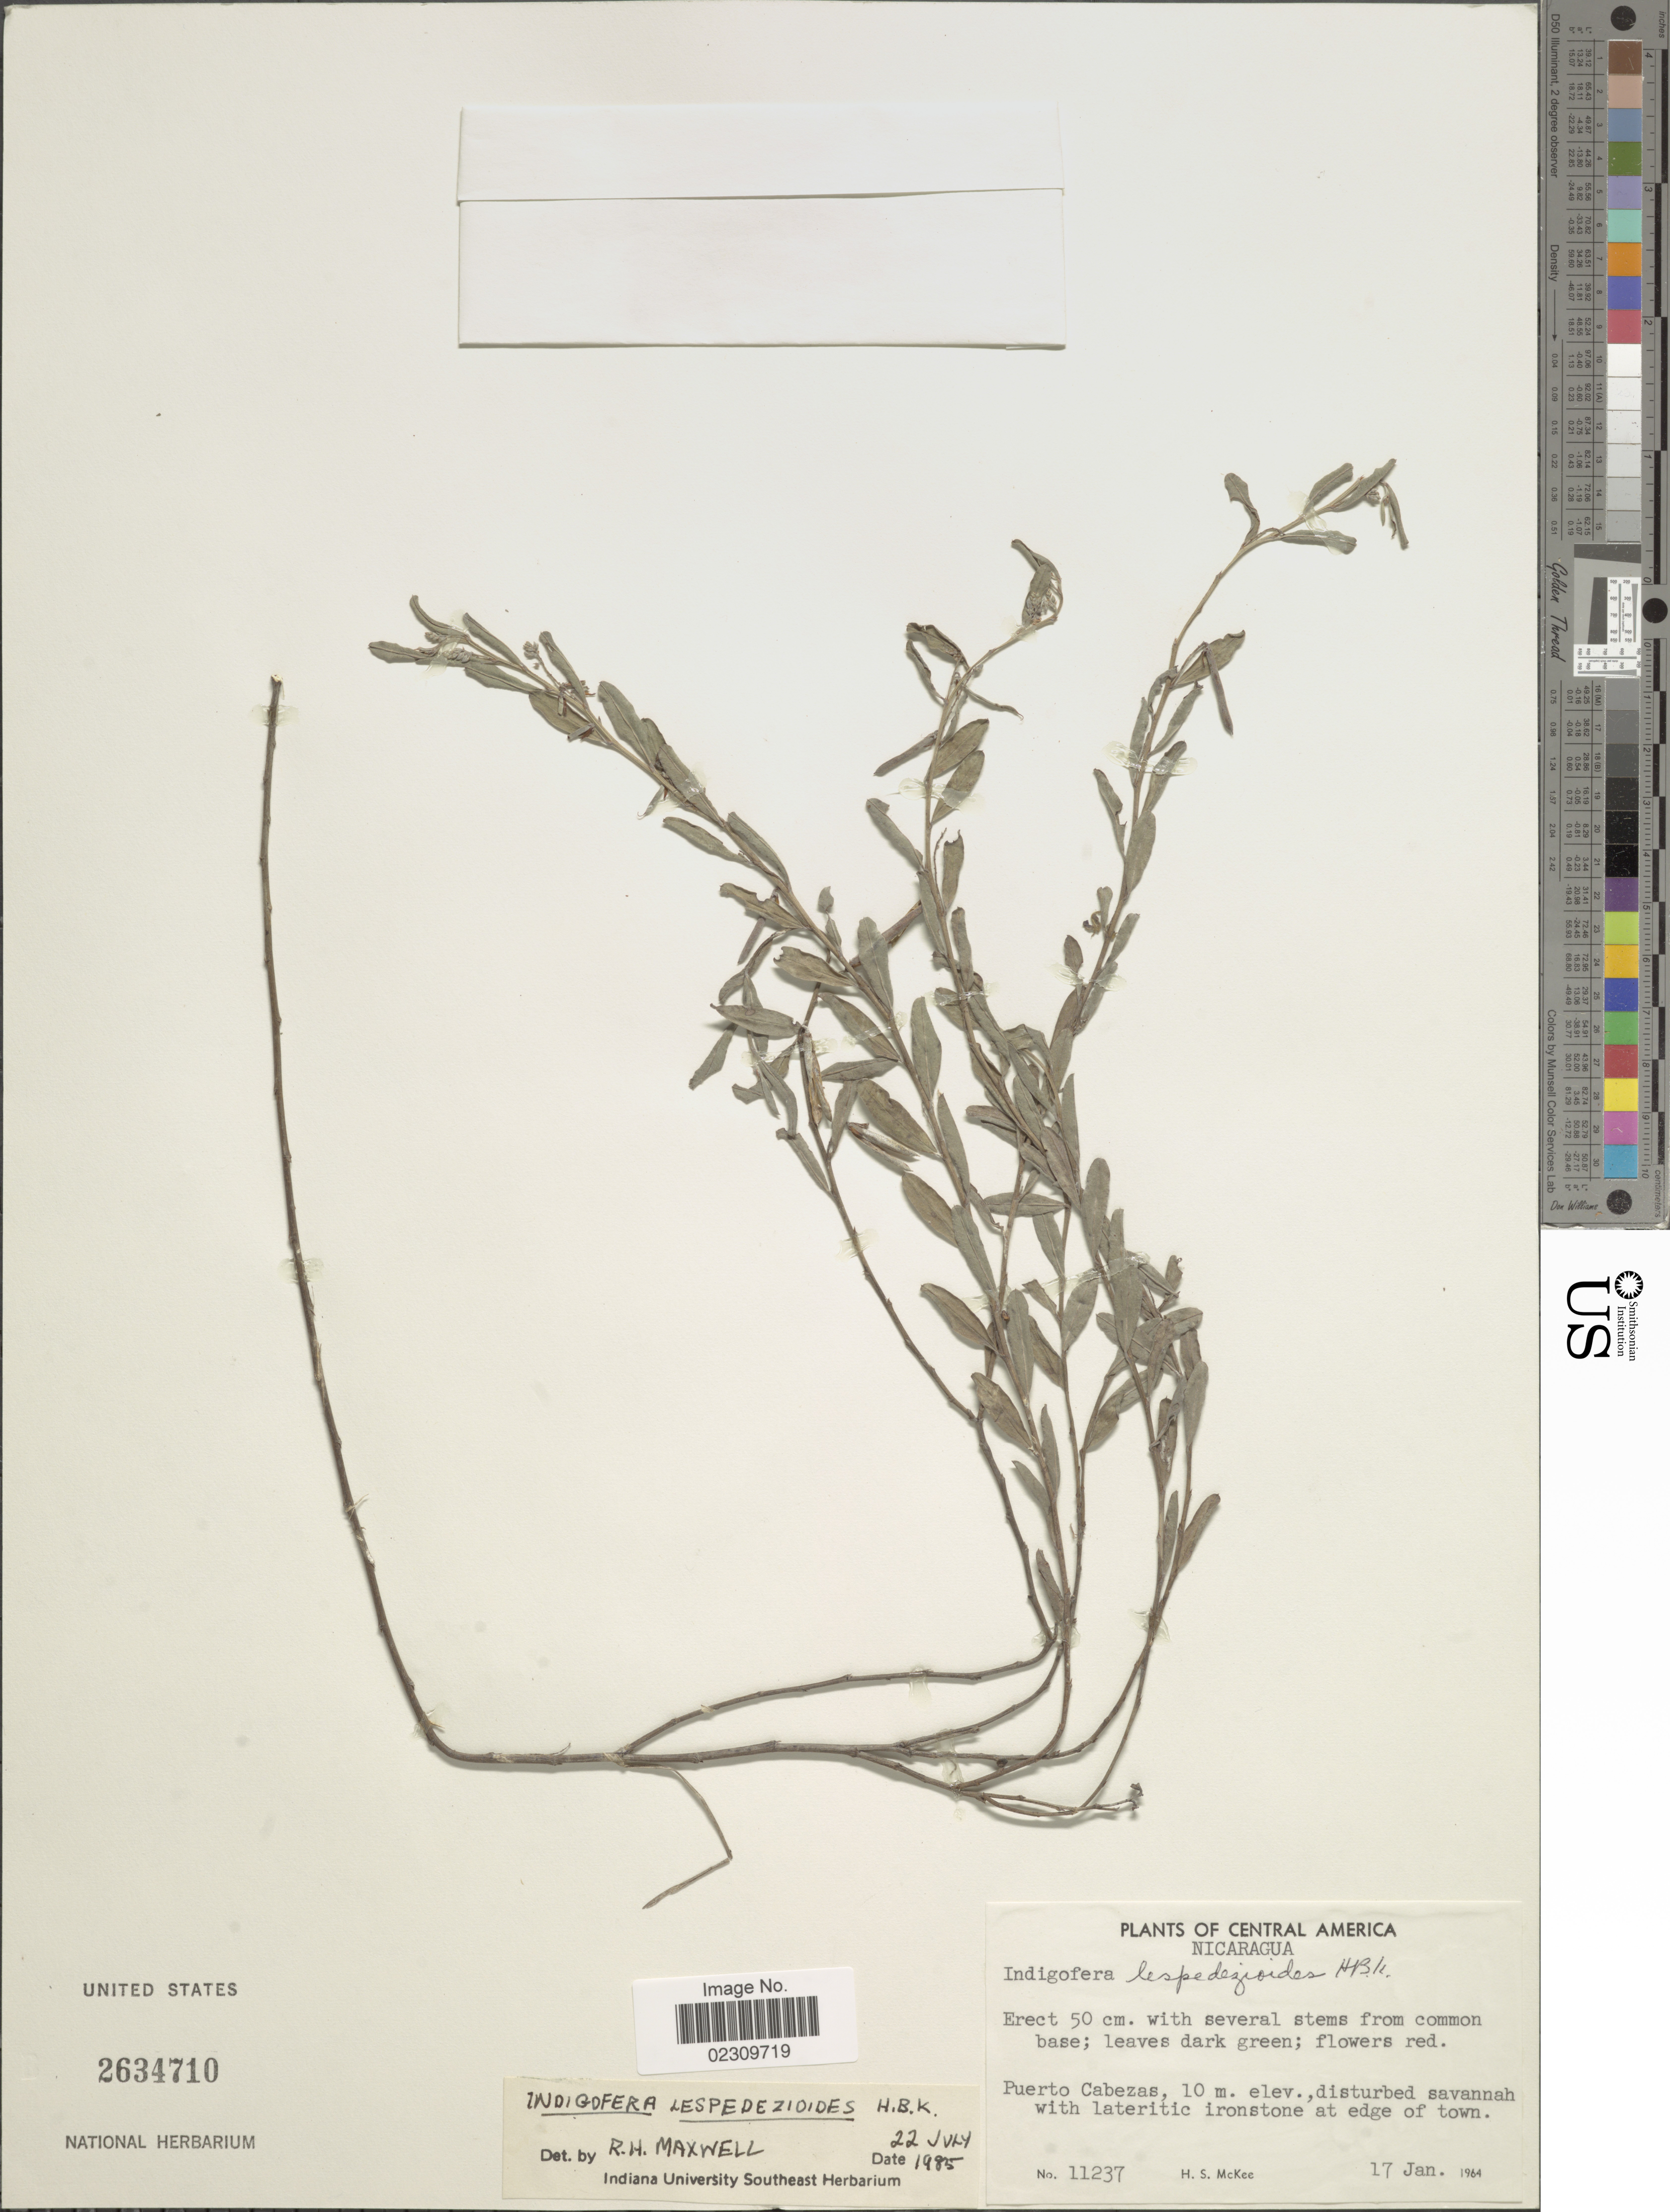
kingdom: Plantae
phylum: Tracheophyta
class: Magnoliopsida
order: Fabales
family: Fabaceae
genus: Indigofera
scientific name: Indigofera lespedezioides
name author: Kunth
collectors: H. S. McKee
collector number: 11237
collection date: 1964-01-17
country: Nicaragua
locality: Puerto Cabezas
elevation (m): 10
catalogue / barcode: US 2634710